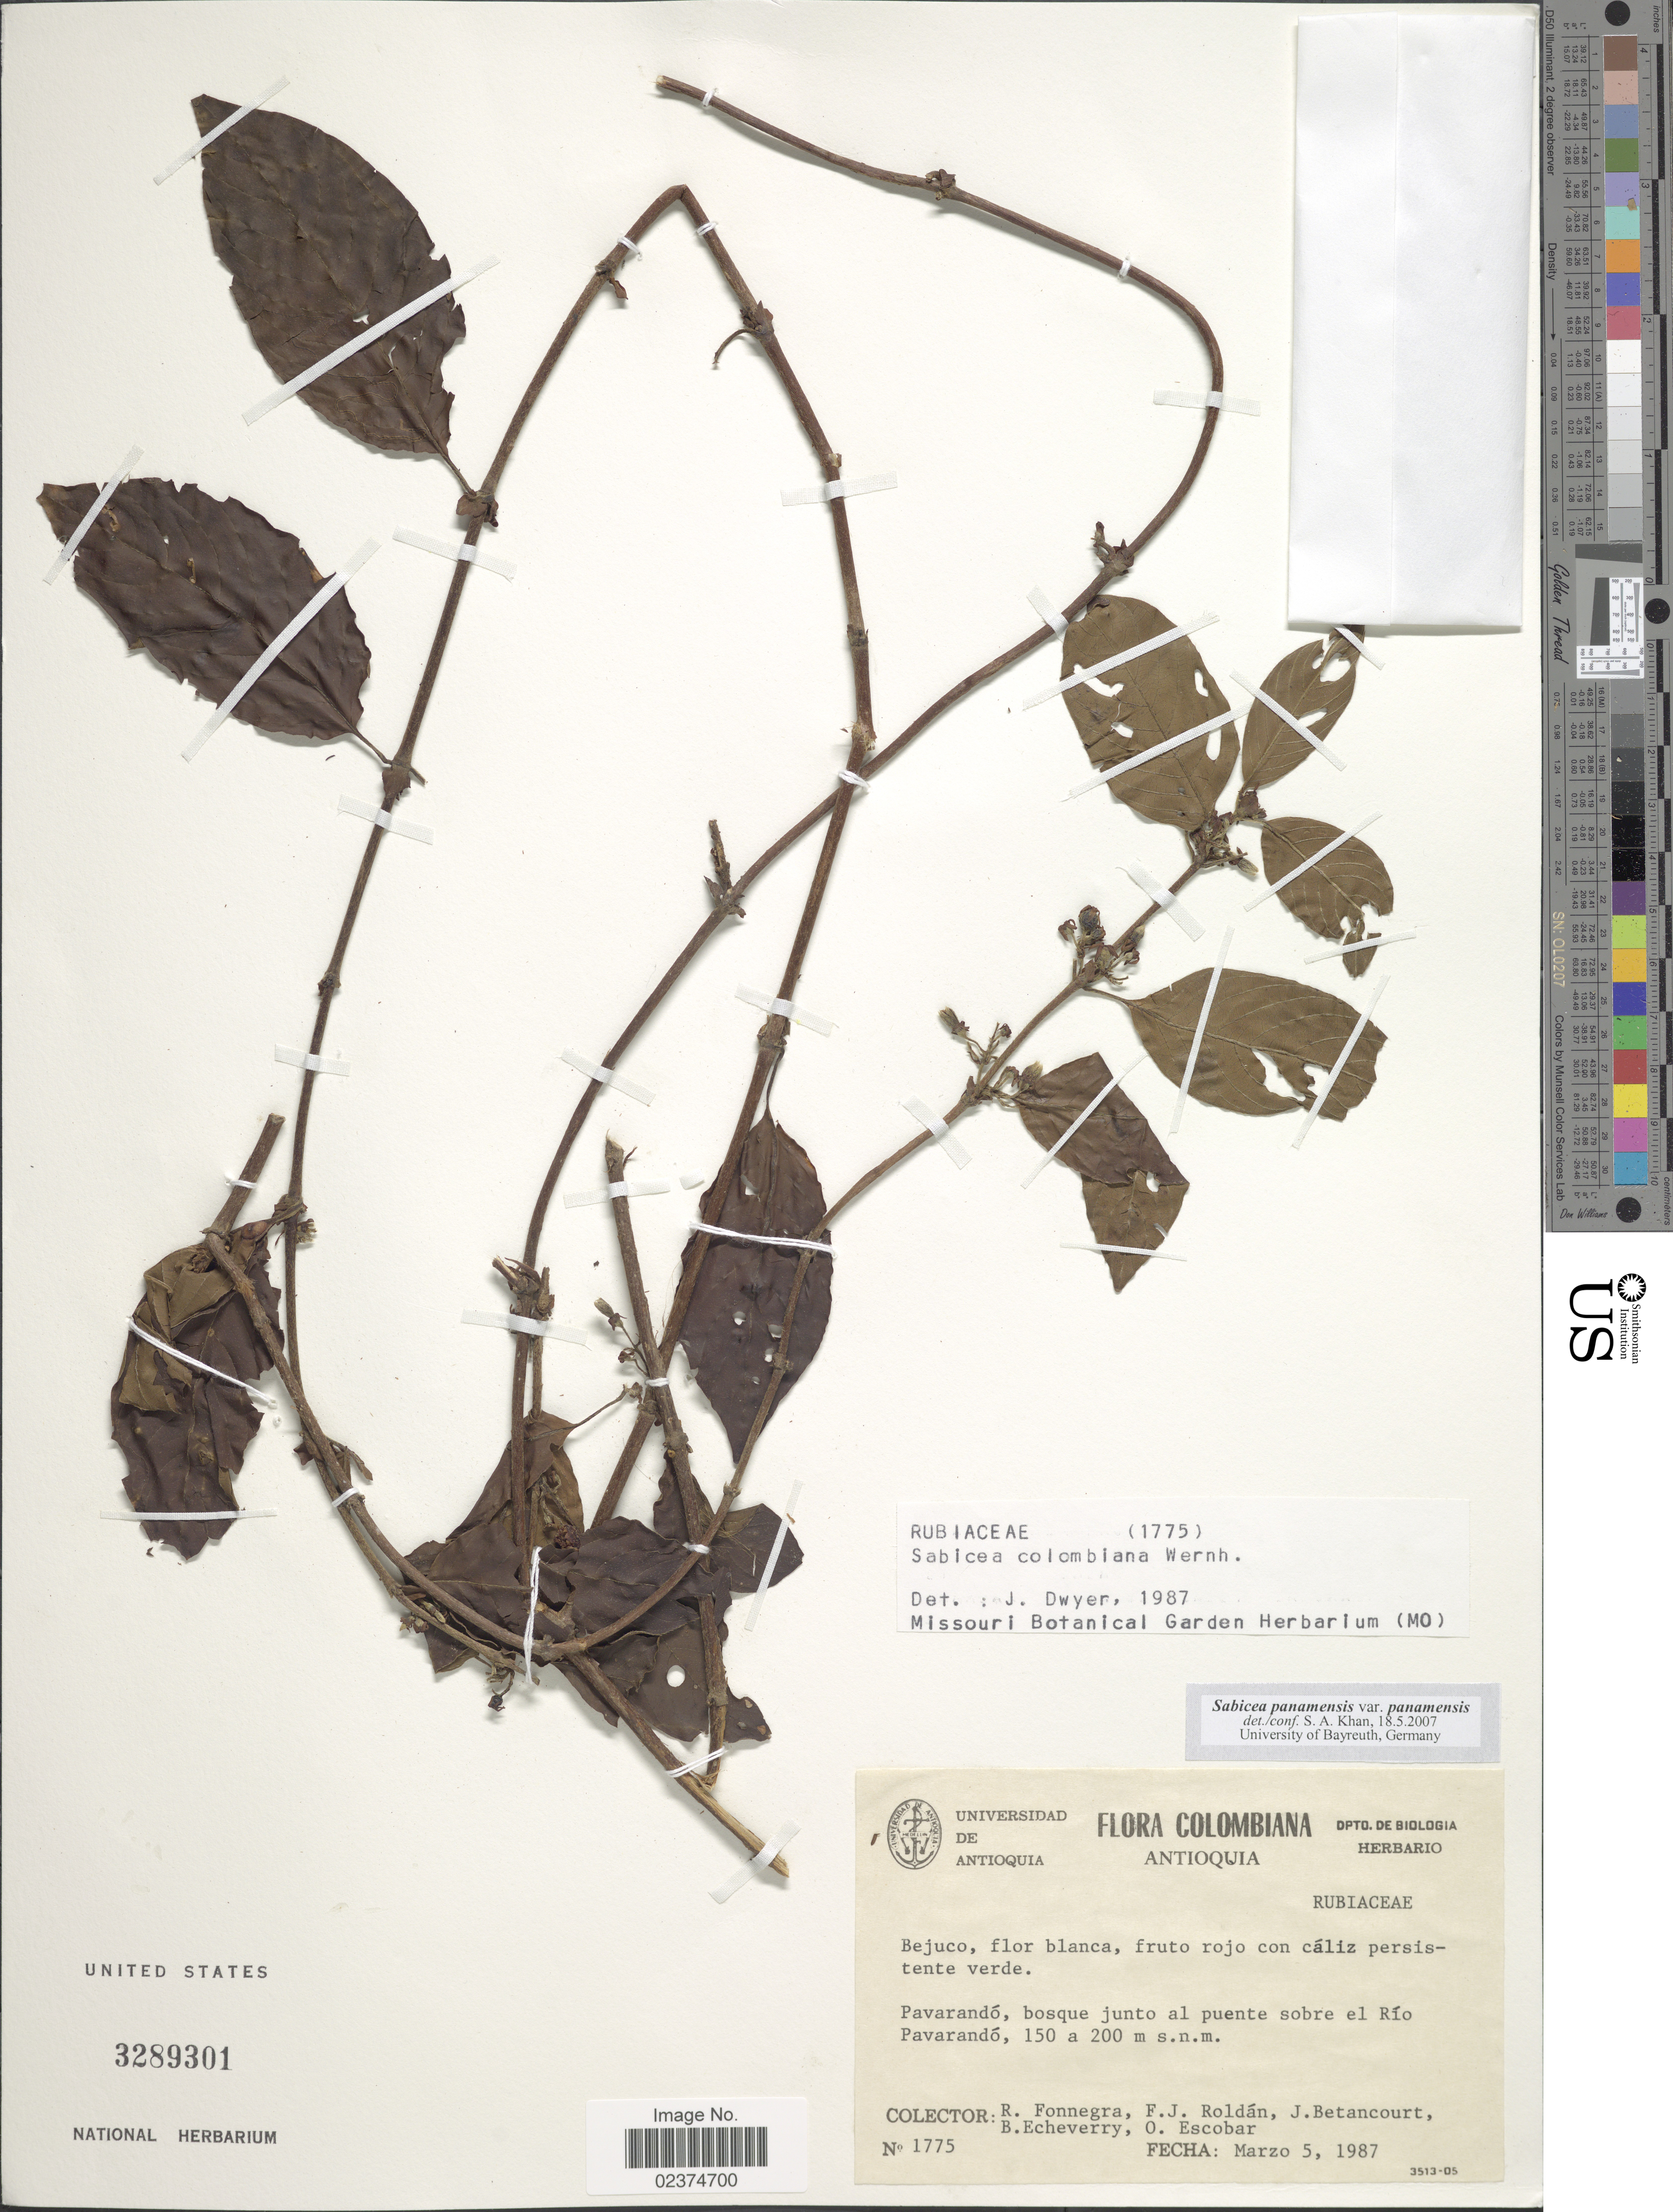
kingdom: Plantae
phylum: Tracheophyta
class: Magnoliopsida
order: Gentianales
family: Rubiaceae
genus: Sabicea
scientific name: Sabicea panamensis var. panamensis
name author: Wernham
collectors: R. Fonnegra, F. J. Roldán, J. Betancourt, B. Echeverry & O. Escobar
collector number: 1775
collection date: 1987-03-05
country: Colombia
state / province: Antioquia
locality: Pavarando, bosque junto al puente sobre El Rio Pavarando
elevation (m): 150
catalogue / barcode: US 3289301